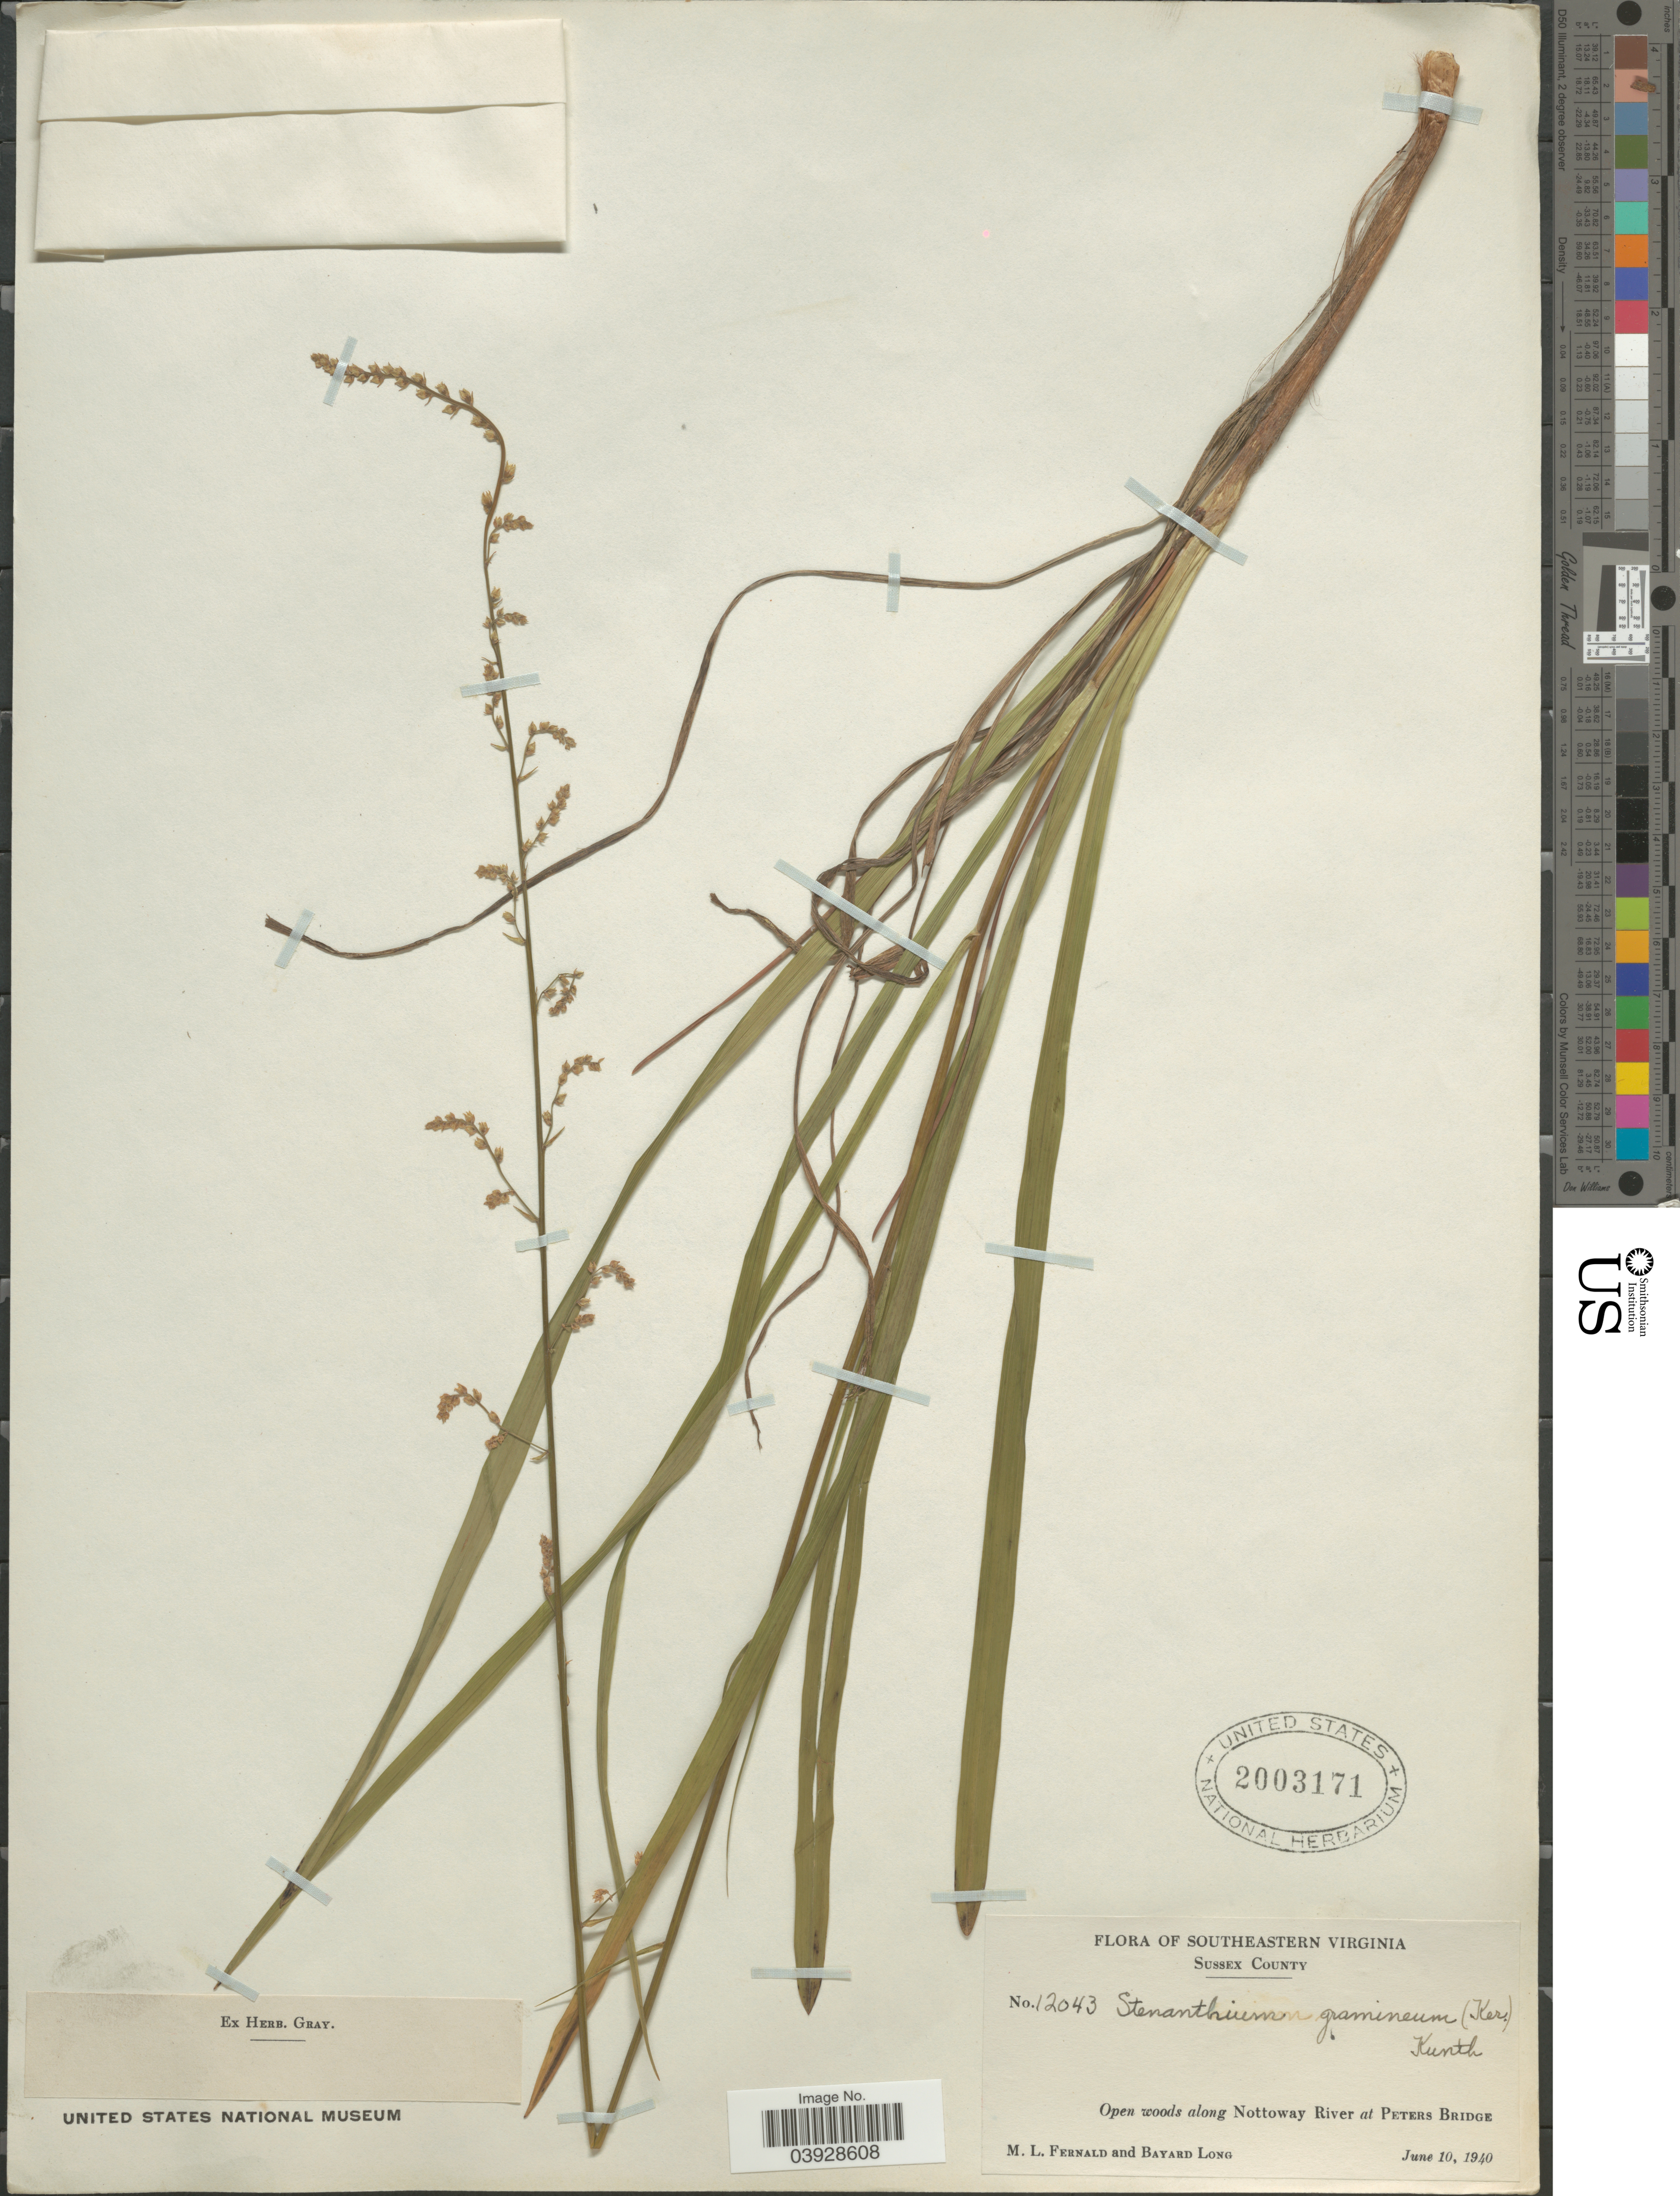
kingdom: Plantae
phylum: Tracheophyta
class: Liliopsida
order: Liliales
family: Melanthiaceae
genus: Stenanthium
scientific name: Stenanthium gramineum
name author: (Ker Gawl.) Morong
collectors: M. L. Fernald & B. Long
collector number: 12043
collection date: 1940-06-10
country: United States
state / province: Virginia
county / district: Sussex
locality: Southeastern Virginia. Sussex County. Along Nottoway River at Peters Bridge.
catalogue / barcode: US 2003171